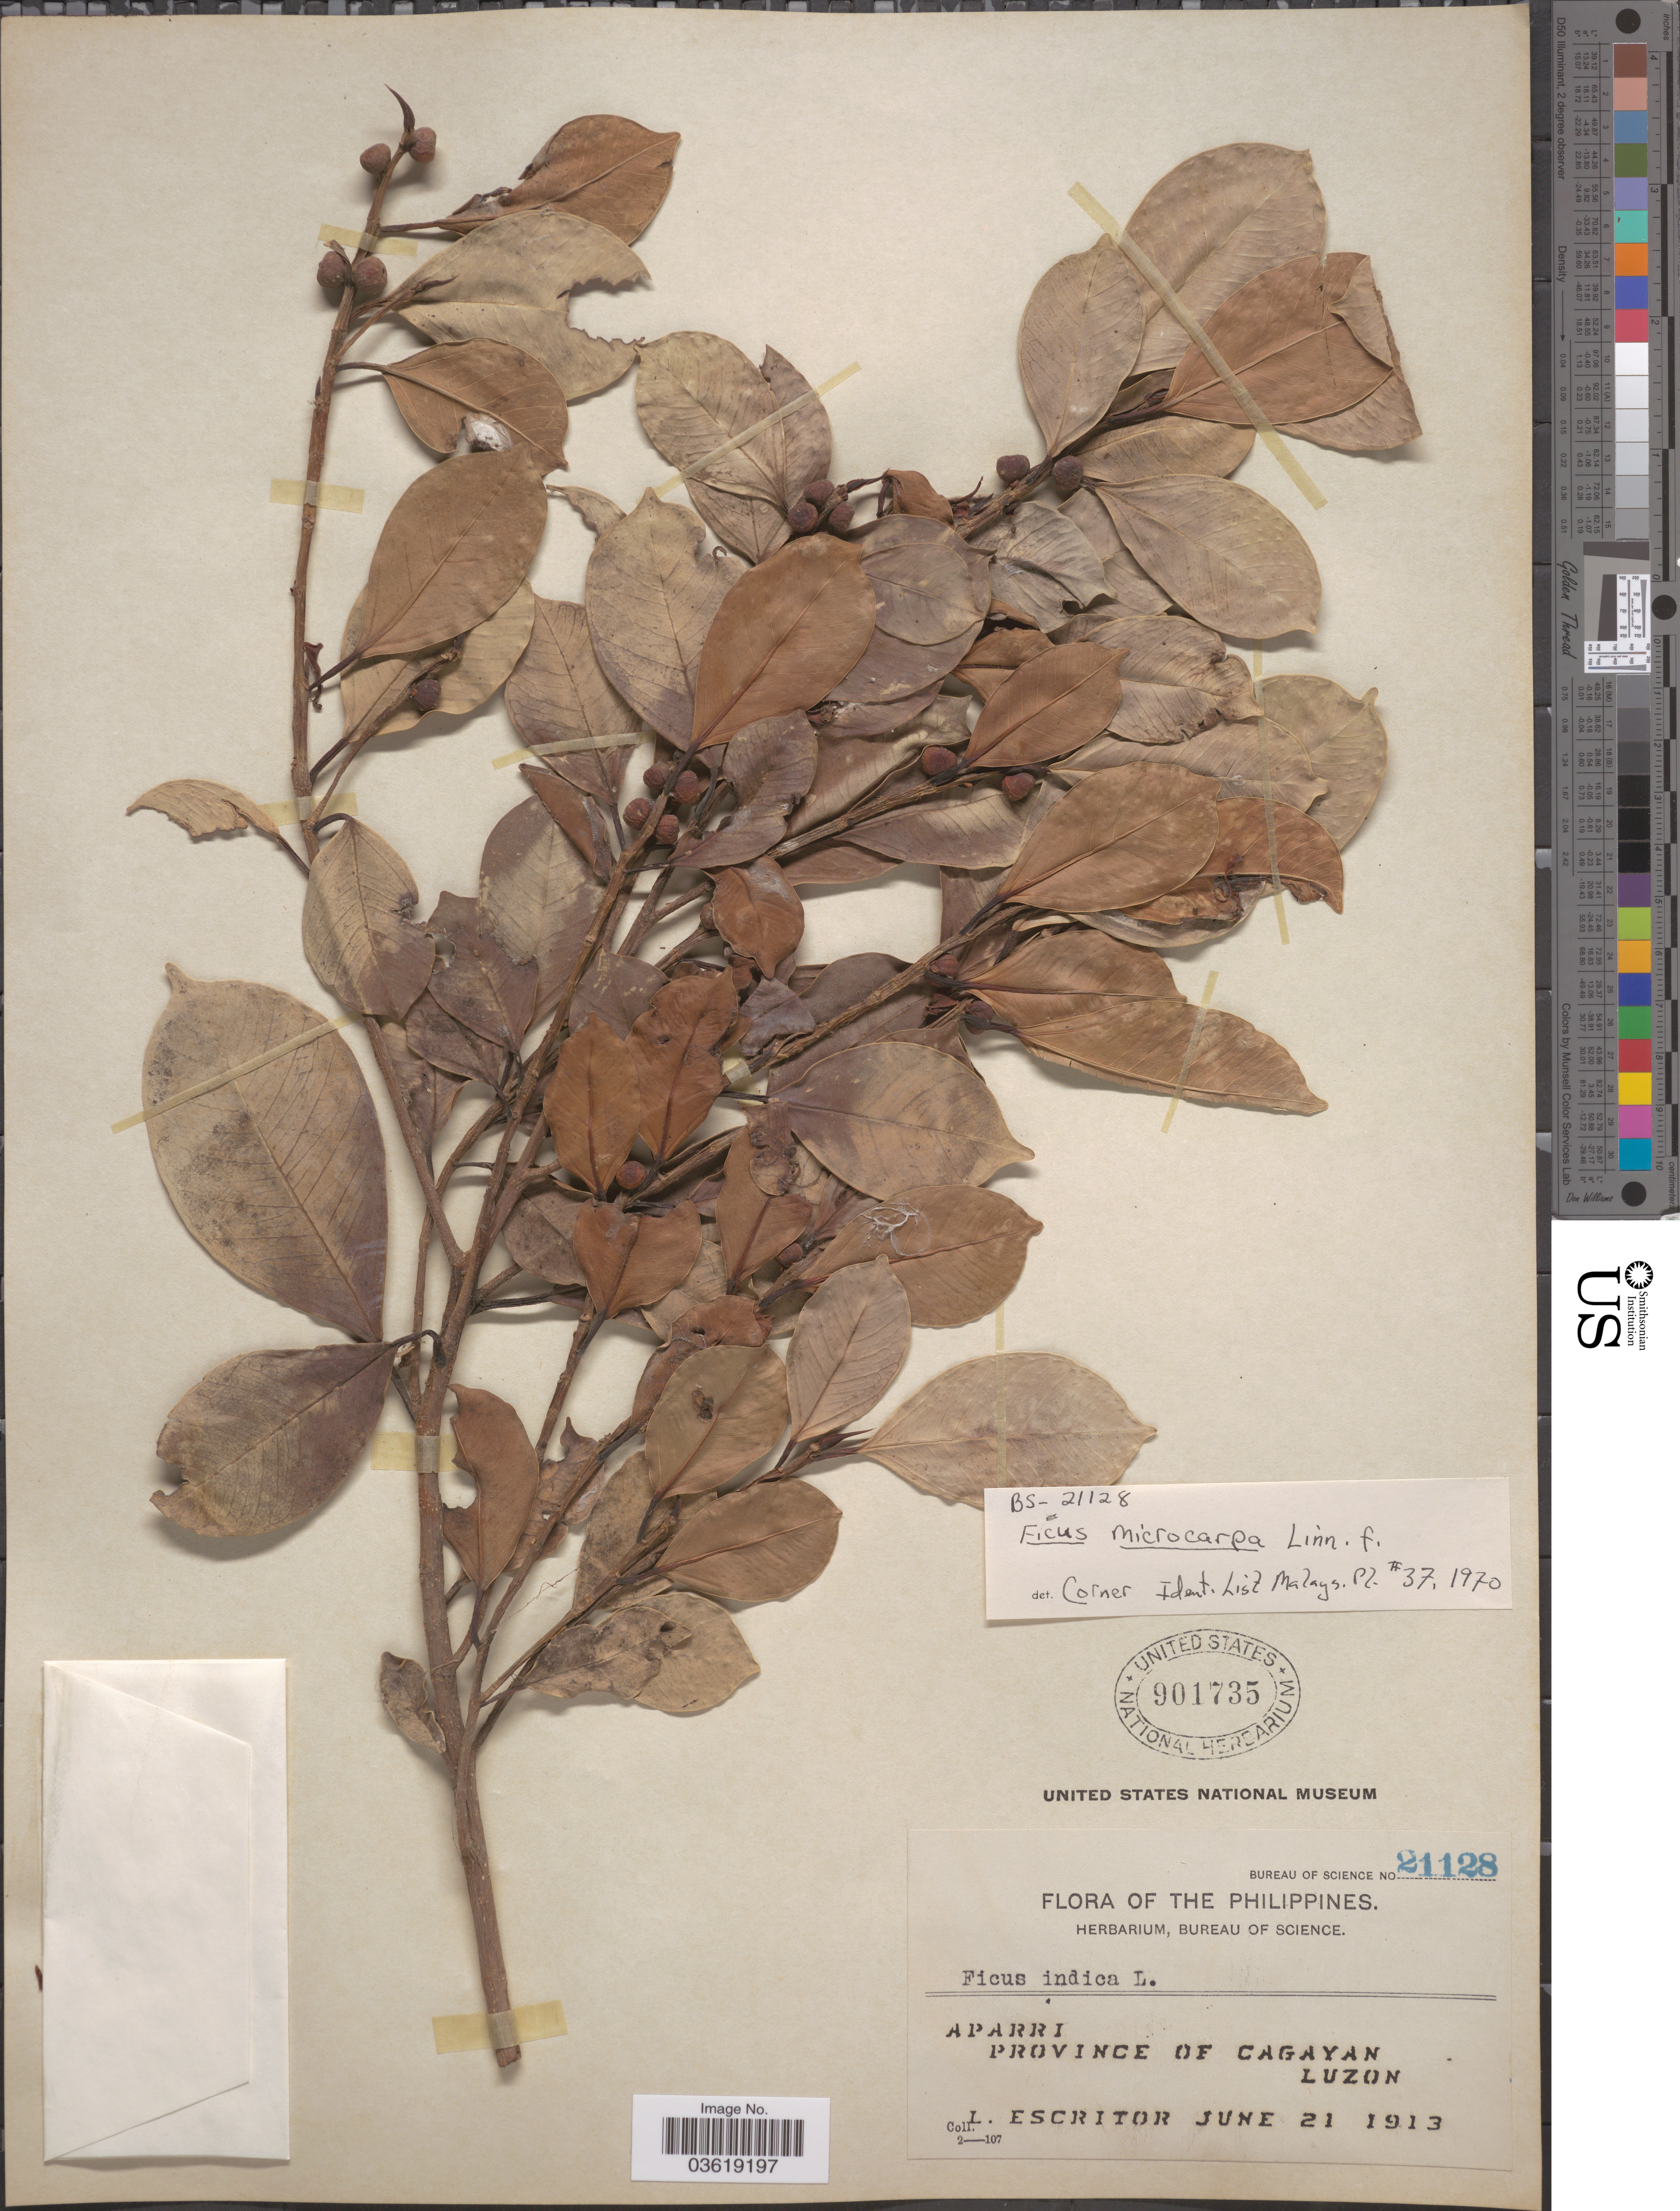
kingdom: Plantae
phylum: Tracheophyta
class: Magnoliopsida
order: Rosales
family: Moraceae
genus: Ficus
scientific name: Ficus microcarpa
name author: L. f.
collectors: L. Escritor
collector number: Bureau of Science 21128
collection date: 1913-06-21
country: Philippines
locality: Aparri. Province of Cagayan, Luzon.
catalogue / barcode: US 901735